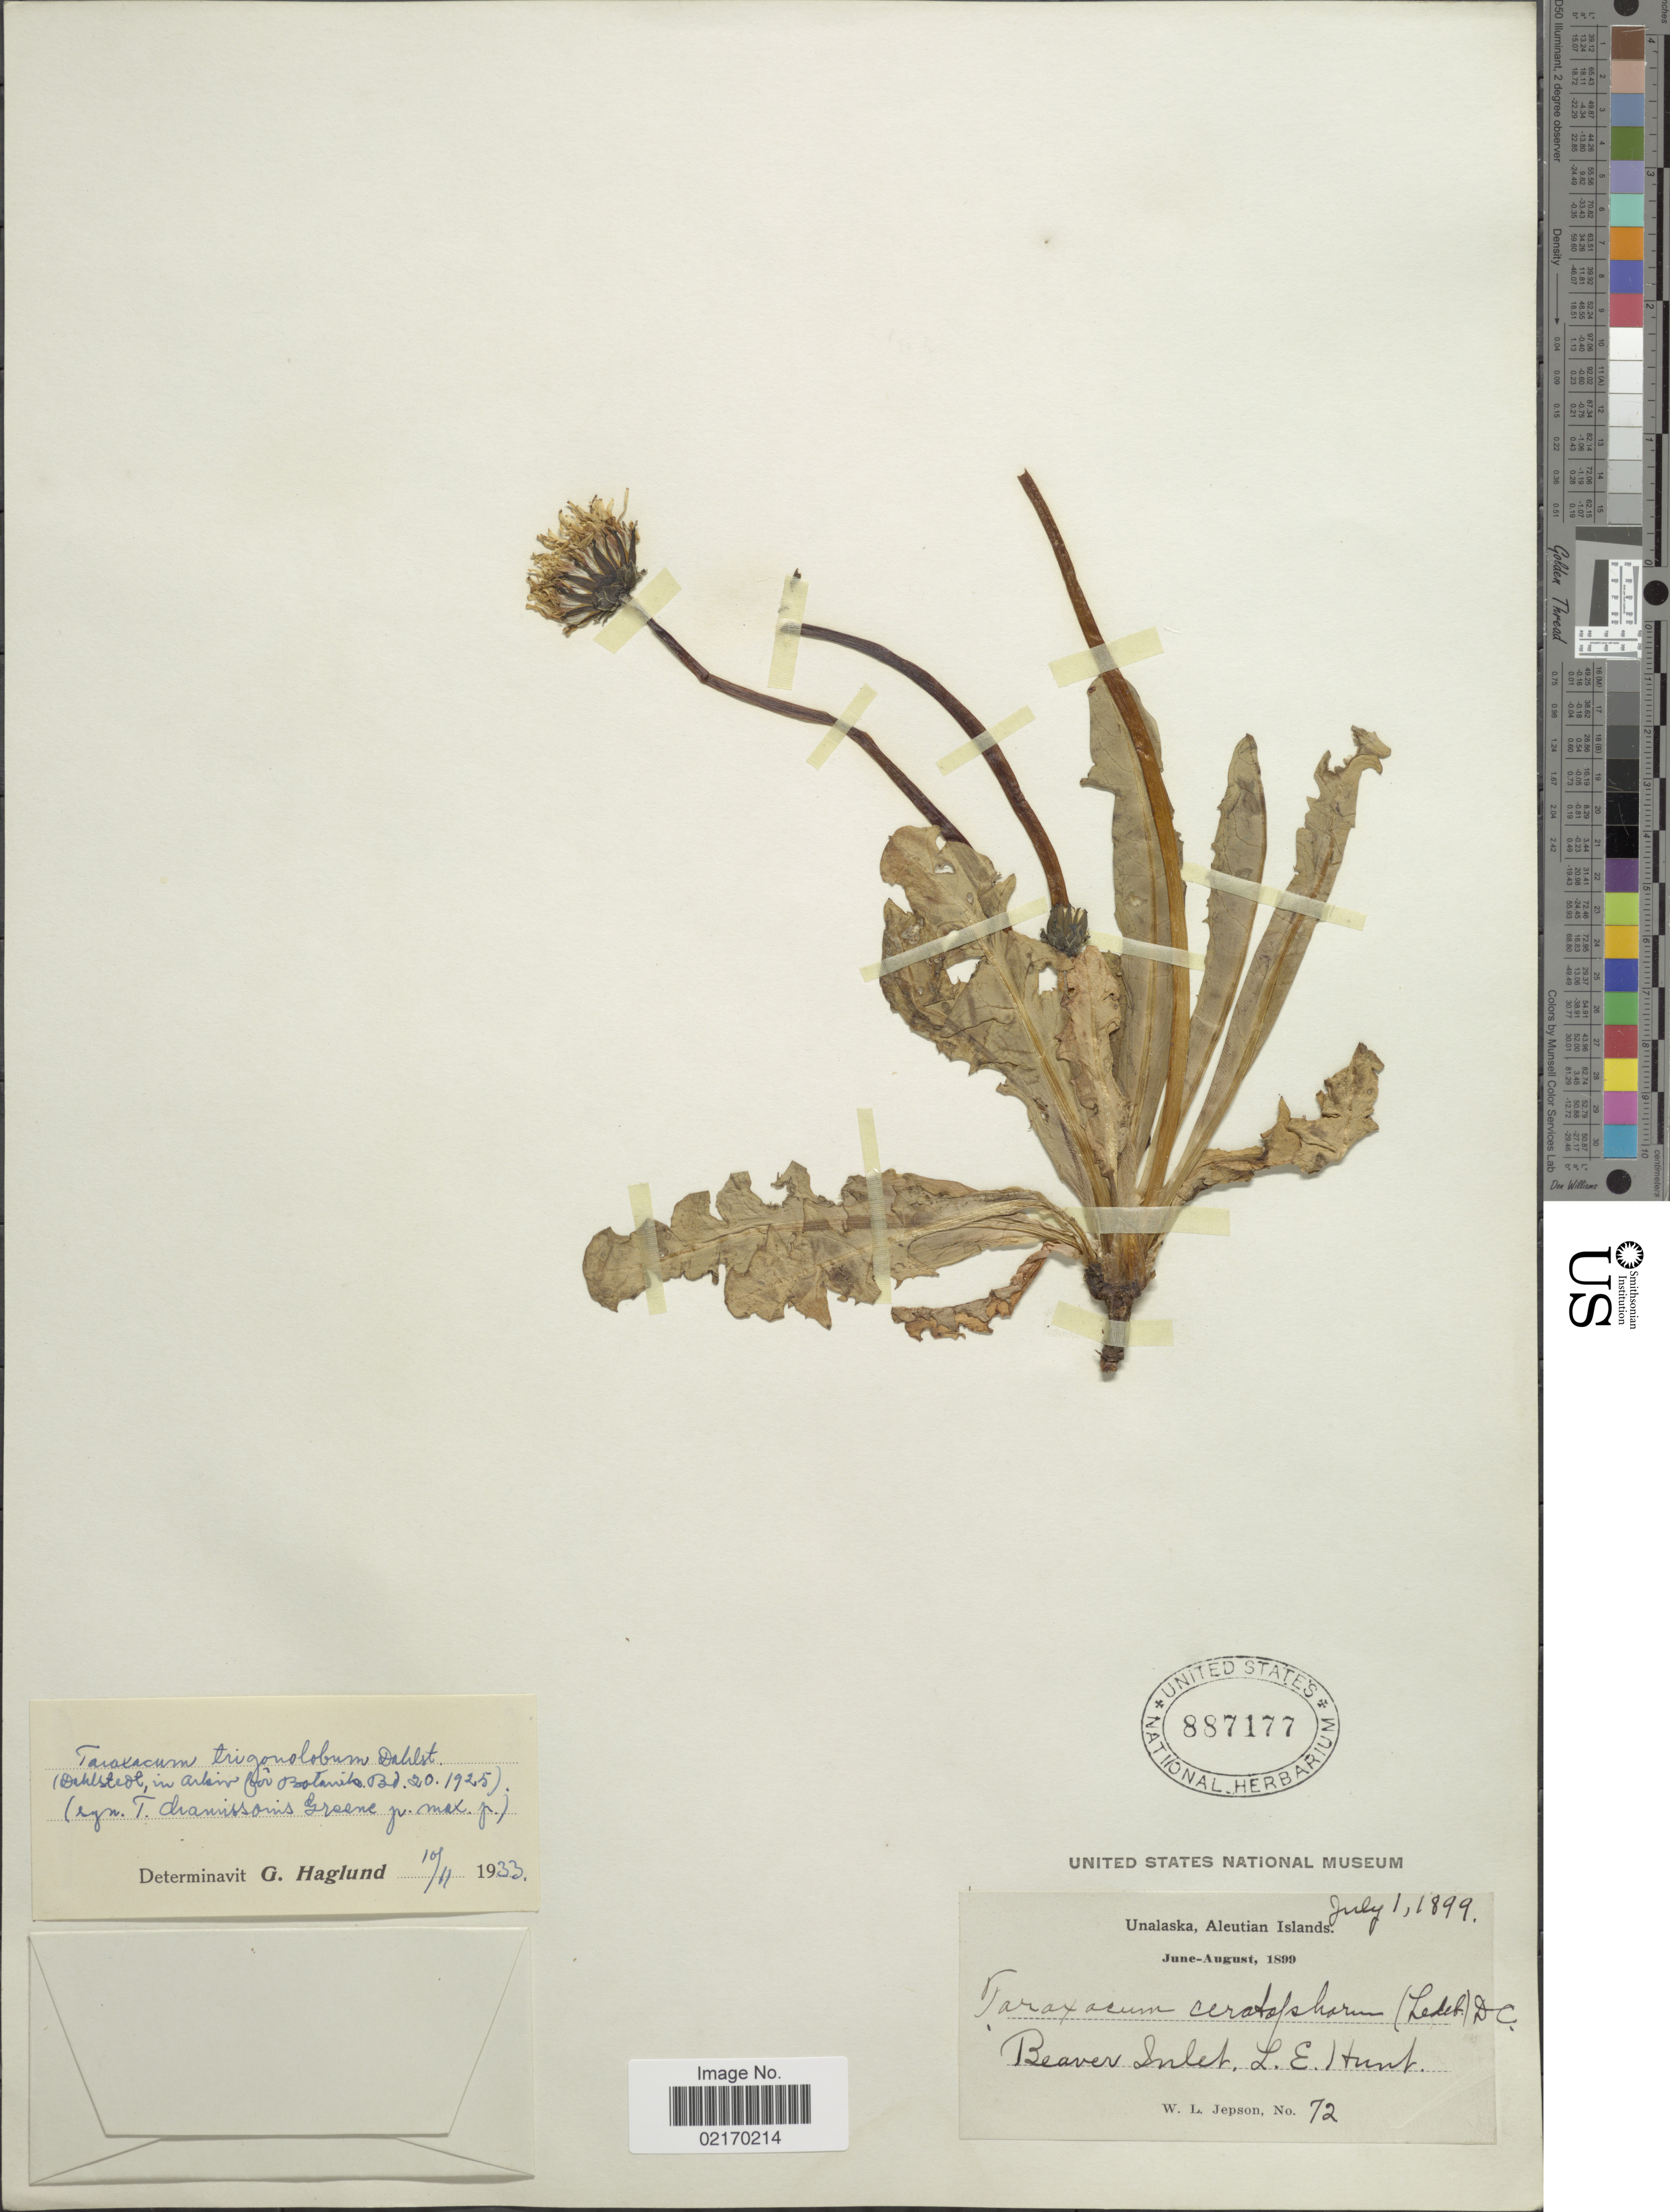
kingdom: Plantae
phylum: Tracheophyta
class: Magnoliopsida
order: Asterales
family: Asteraceae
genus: Taraxacum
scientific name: Taraxacum trigonolobum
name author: Dahlst.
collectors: W. L. Jepson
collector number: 72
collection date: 1899-07-01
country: United States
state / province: Alaska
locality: Unalaska, Aleutian Islands. Beaver Inlet, L. E. Hunt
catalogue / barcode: US 887177